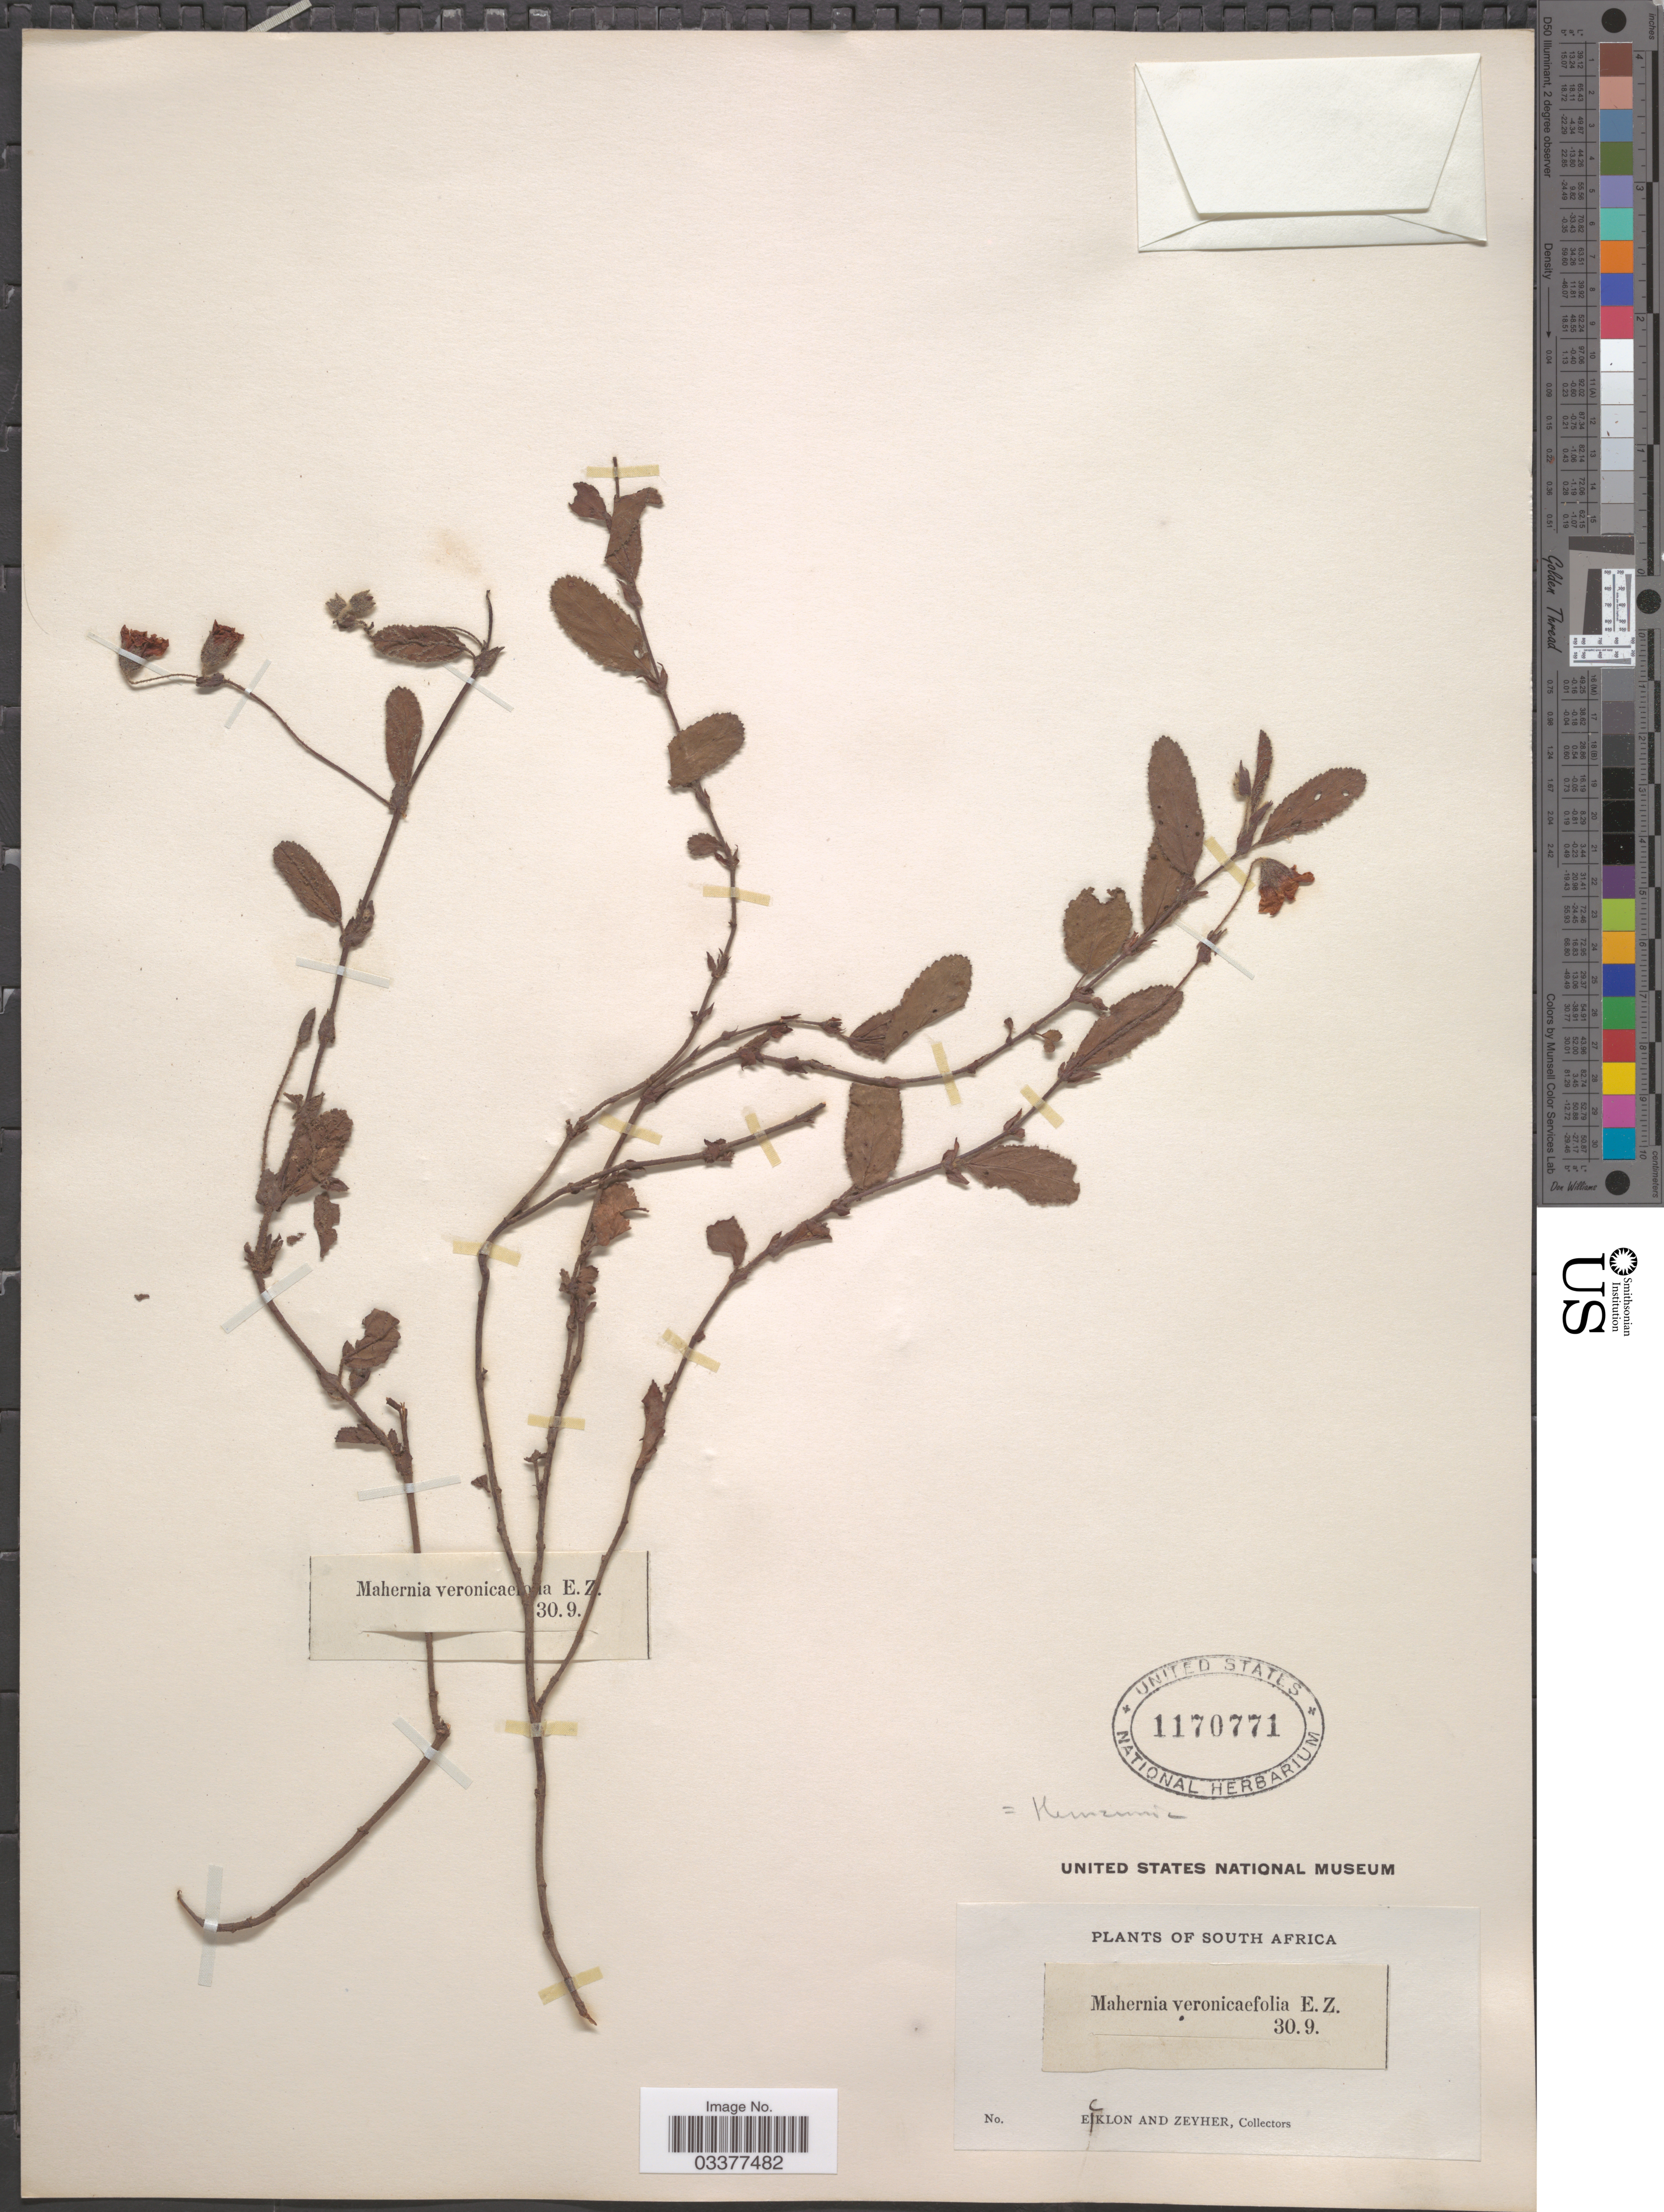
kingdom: Plantae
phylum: Tracheophyta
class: Magnoliopsida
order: Malvales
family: Malvaceae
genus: Hermannia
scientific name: Hermannia vernonicifolia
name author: Eckl. & Zeyh.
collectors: -. Ecklon & -. Zeyher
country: South Africa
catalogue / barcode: US 1170771